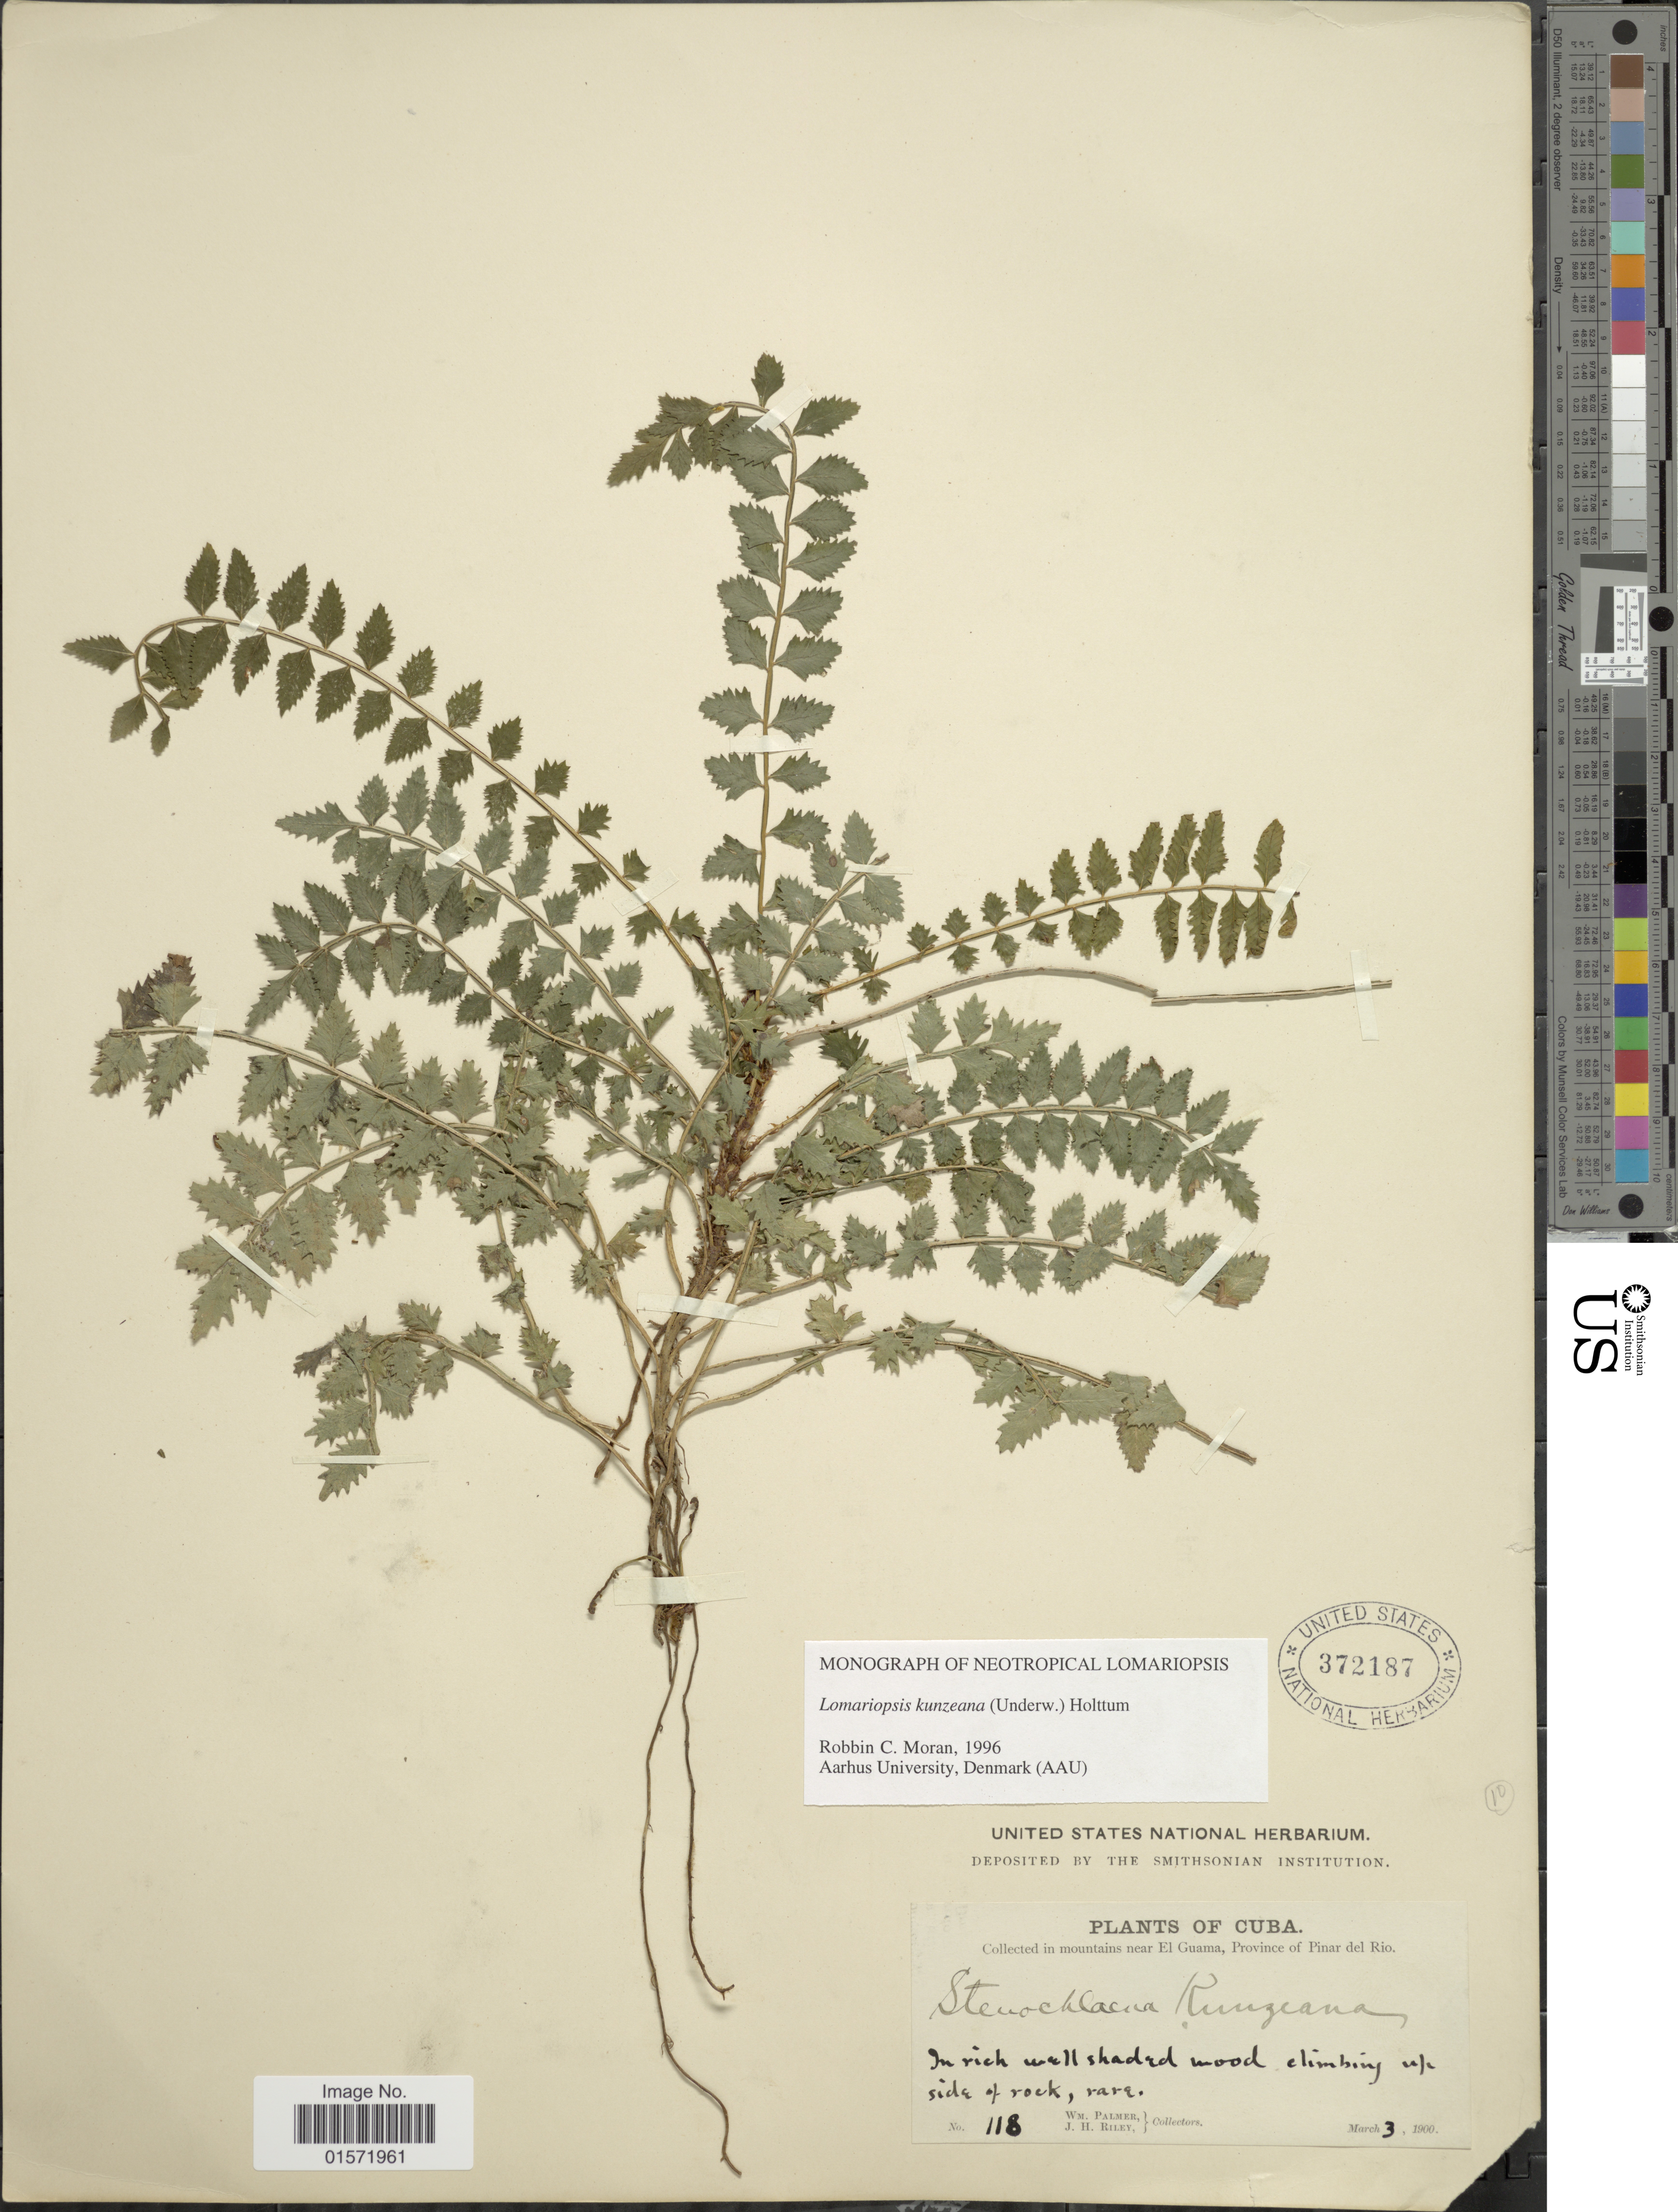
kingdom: Plantae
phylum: Tracheophyta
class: Polypodiopsida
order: Polypodiales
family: Lomariopsidaceae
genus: Lomariopsis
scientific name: Lomariopsis kunzeana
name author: (Underw.) Holttum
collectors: W. Palmer & J. H. Riley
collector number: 118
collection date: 1900-03-03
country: Cuba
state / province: Pinar del Río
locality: In mountains near El Guama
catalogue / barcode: US 372187